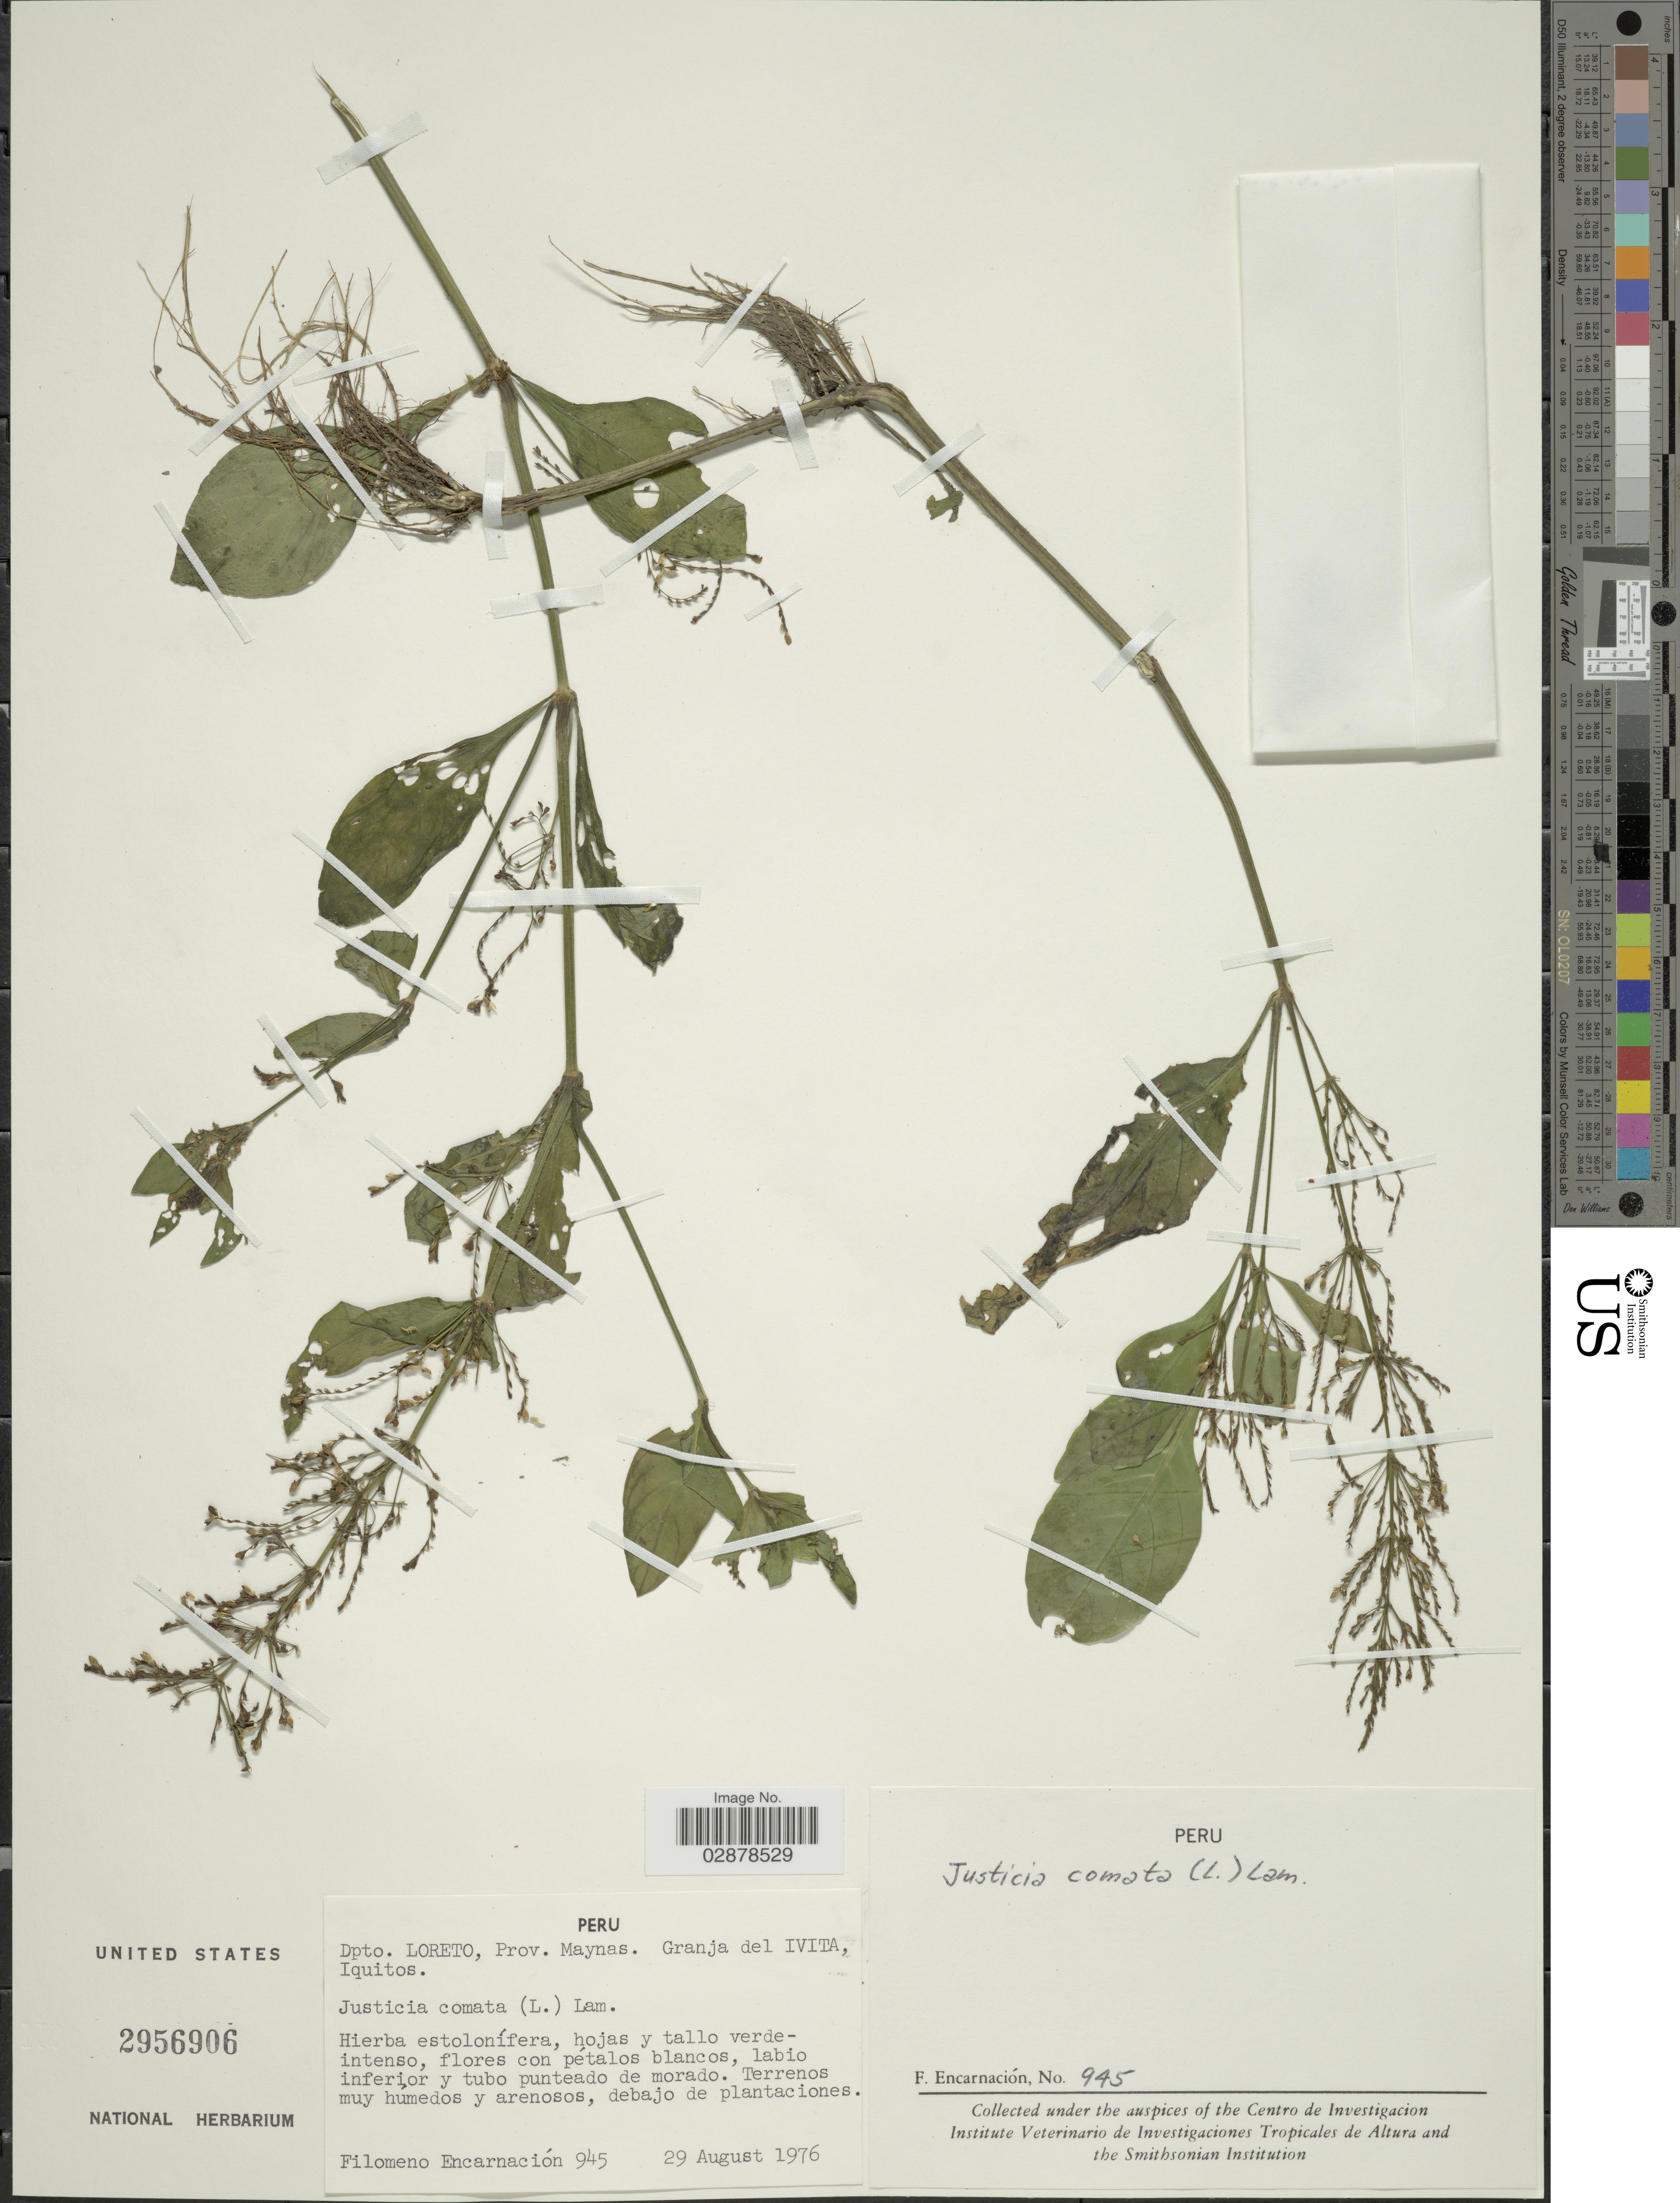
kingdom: Plantae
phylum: Tracheophyta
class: Magnoliopsida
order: Lamiales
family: Acanthaceae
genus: Justicia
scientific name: Justicia comata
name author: (L.) Lam.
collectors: F. Encarnación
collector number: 945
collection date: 1976-08-29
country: Peru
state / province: Loreto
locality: Dpto. Loreto, Prov. Maynas. Granja del IVITA, Iquitos.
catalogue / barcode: US 2956906